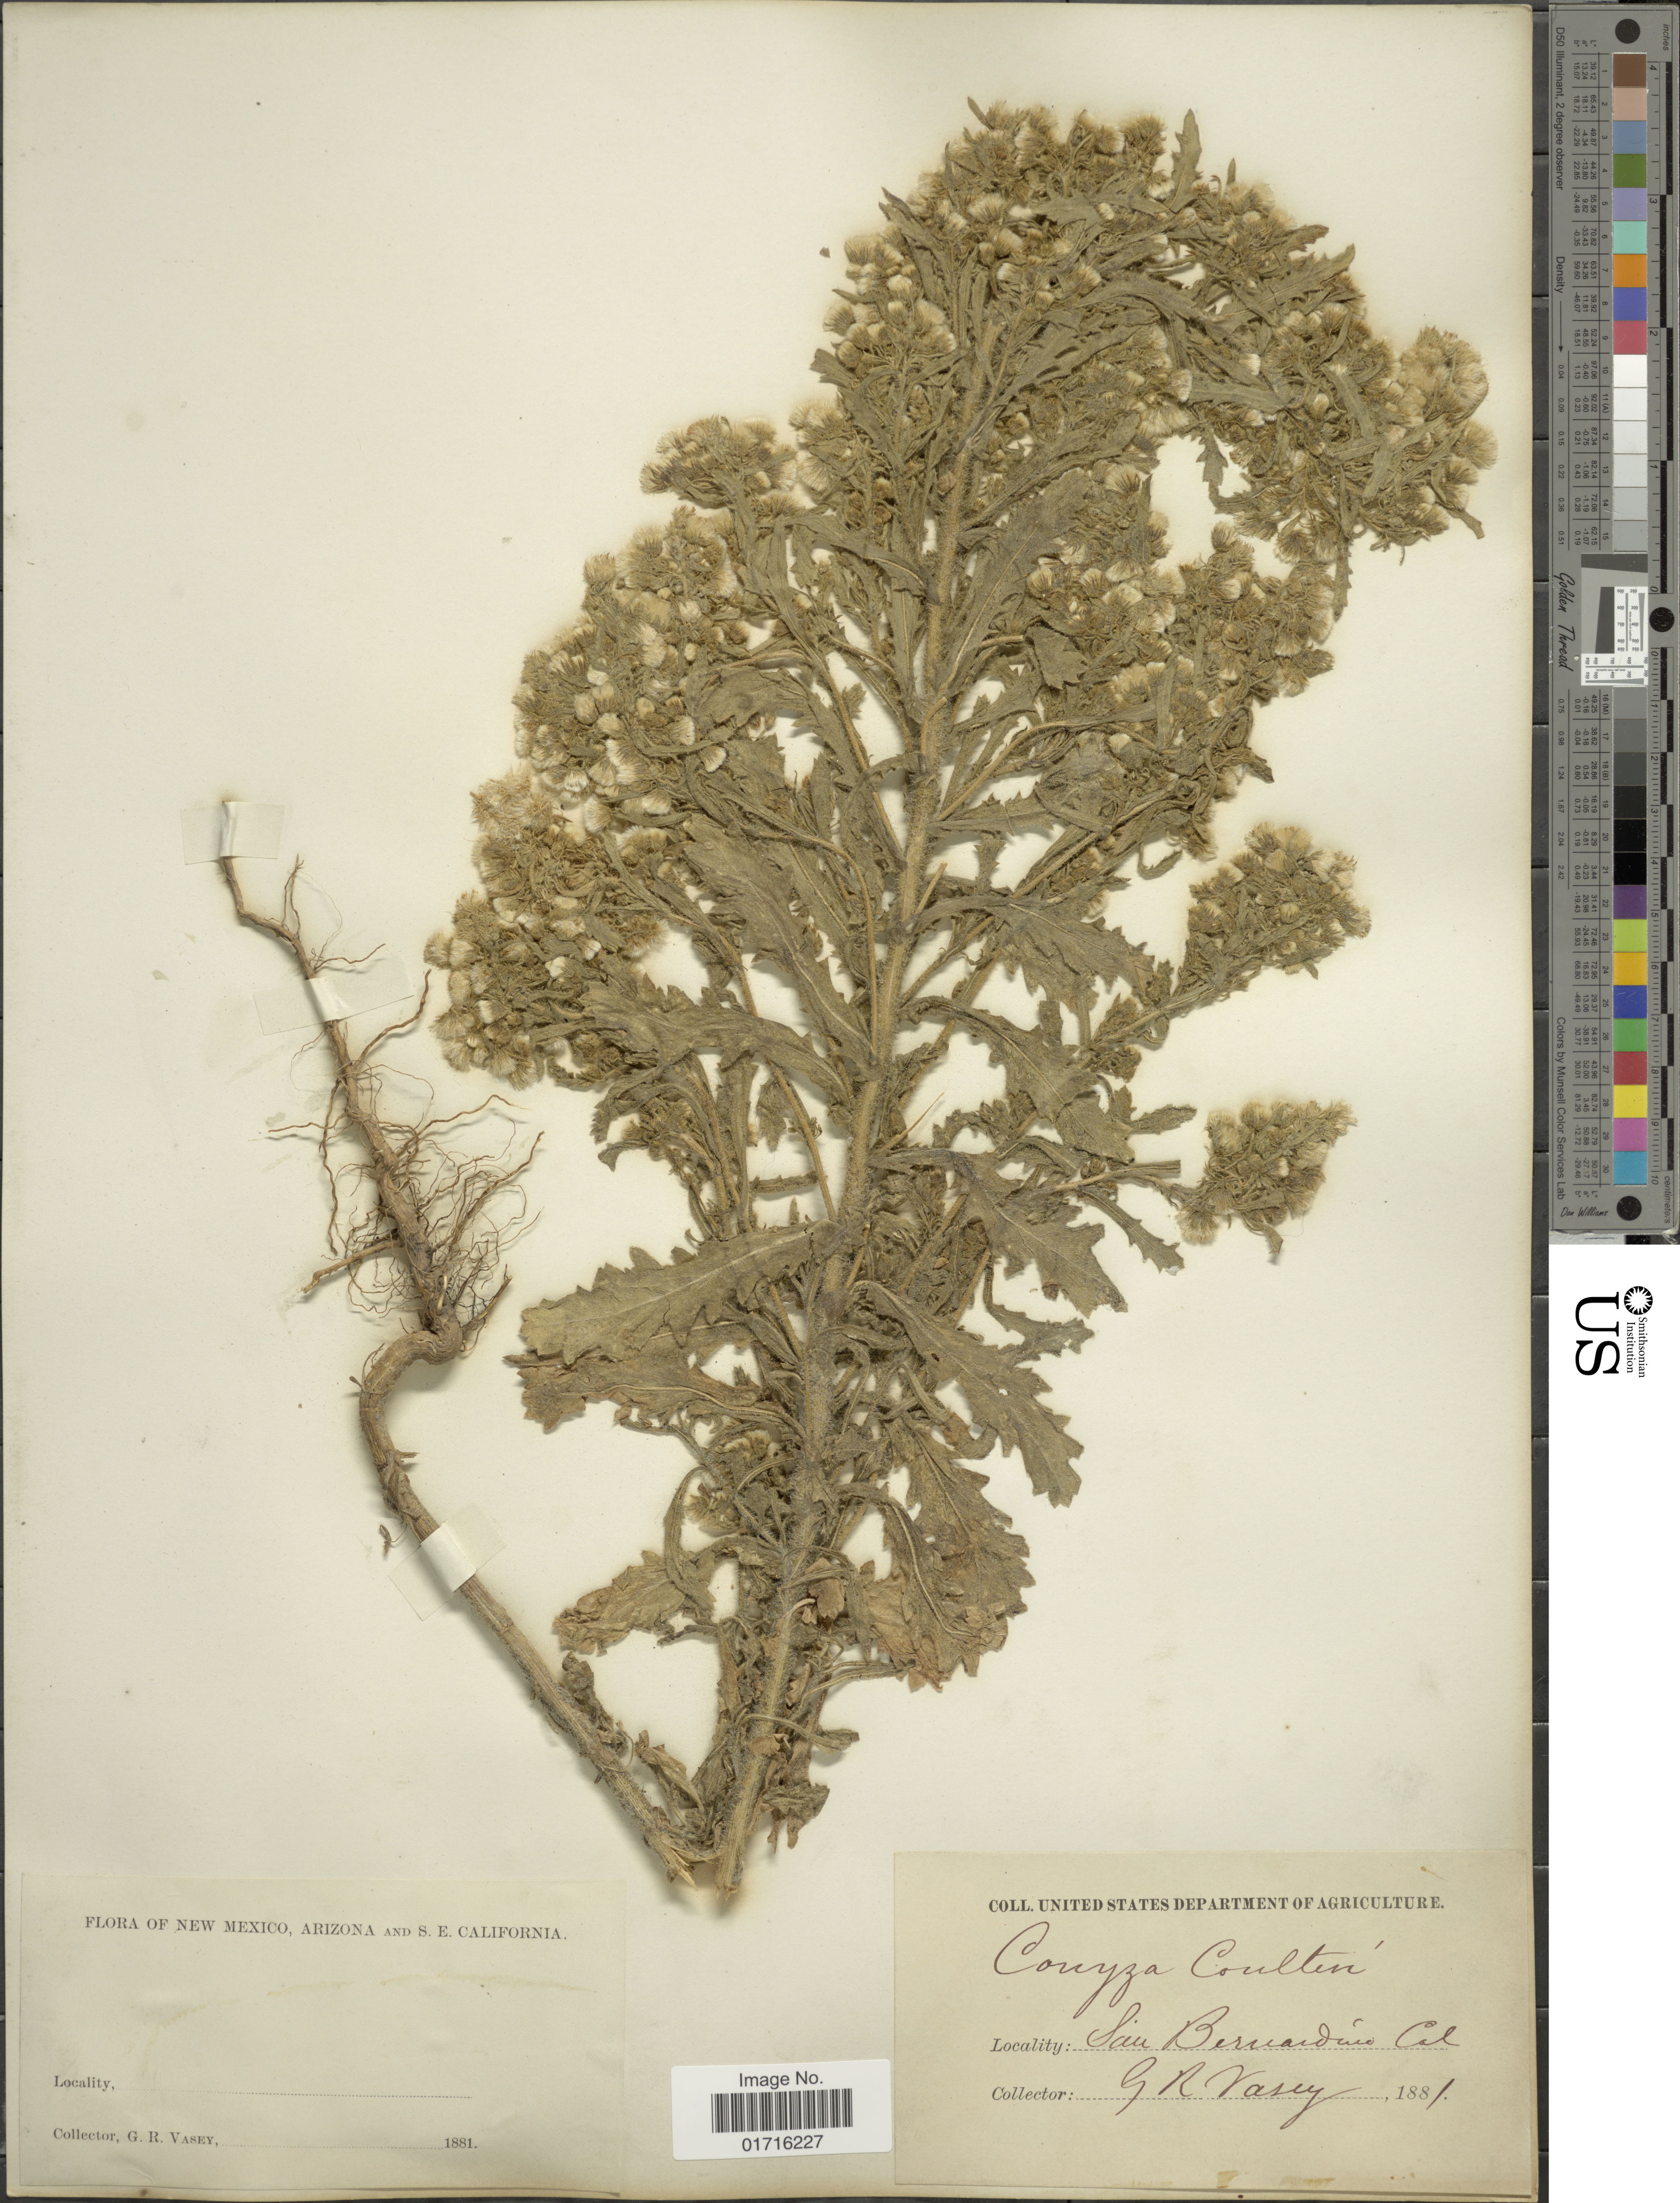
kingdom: Plantae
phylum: Tracheophyta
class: Magnoliopsida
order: Asterales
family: Asteraceae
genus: Conyza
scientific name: Conyza coulteri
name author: A. Gray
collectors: G. R. Vasey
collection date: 1881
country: United States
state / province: California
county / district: San Bernardino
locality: In the Cajon Pass. San Bernardino Cal.